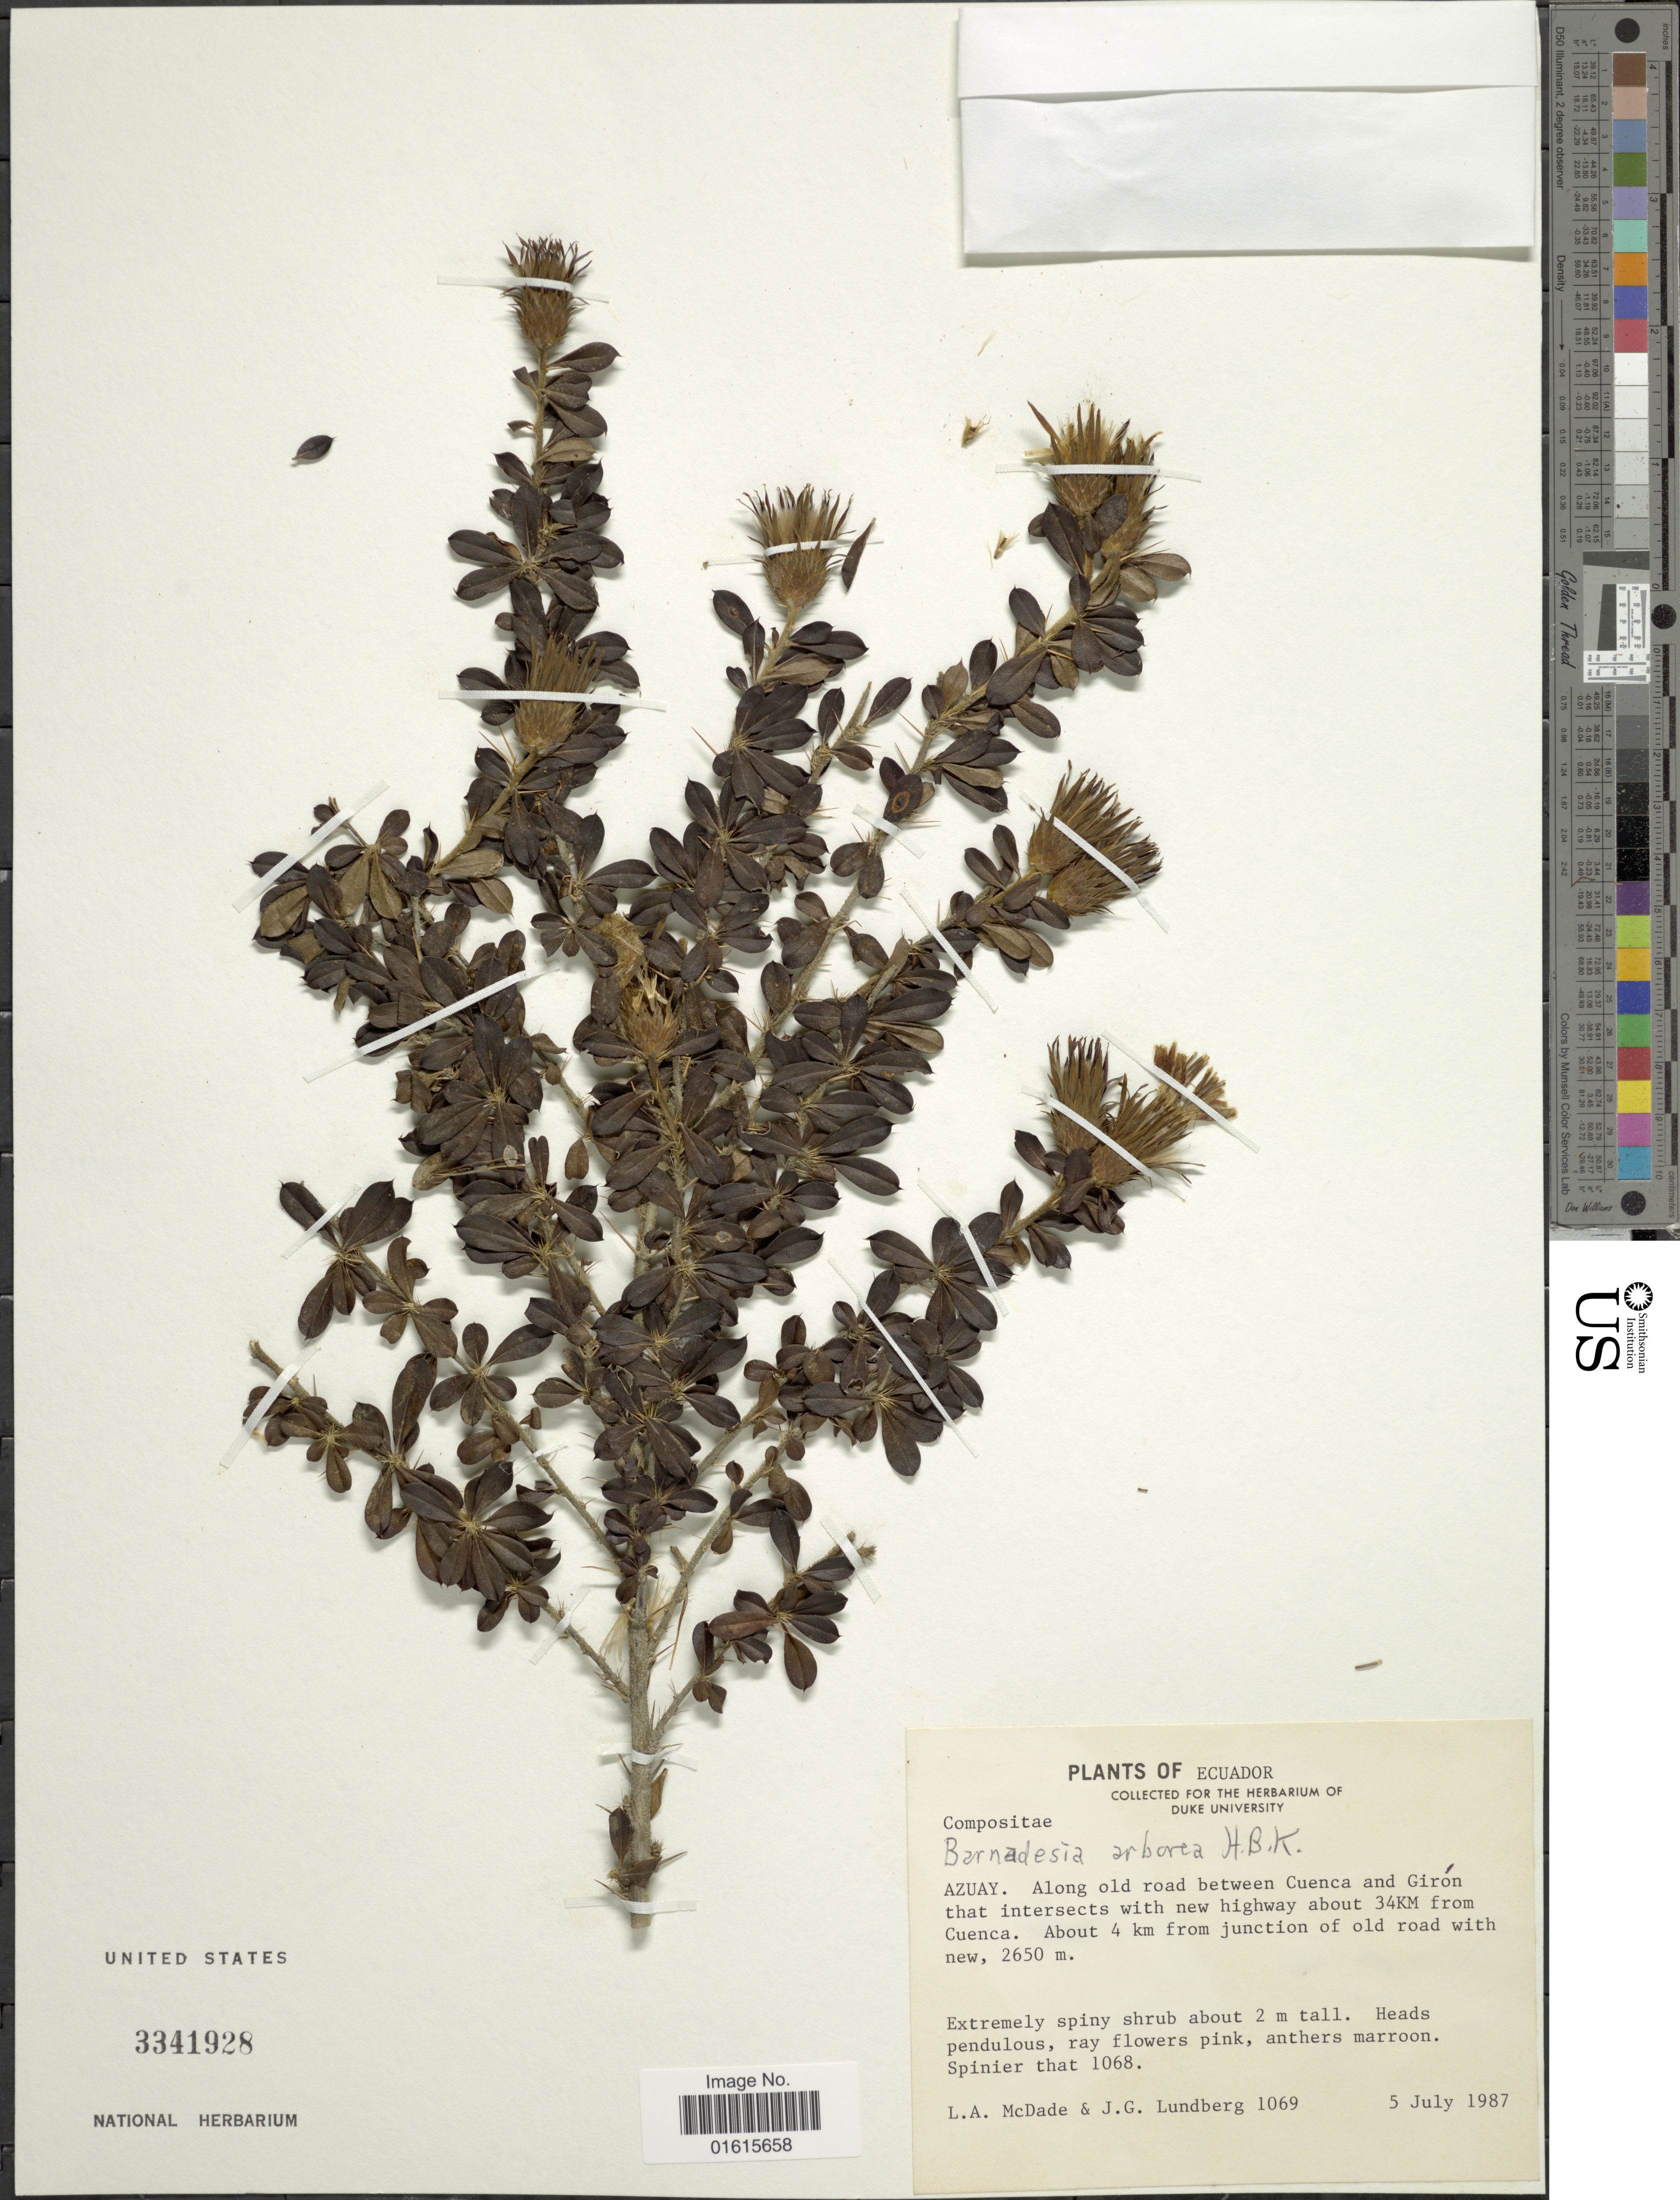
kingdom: Plantae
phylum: Tracheophyta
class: Magnoliopsida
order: Asterales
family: Asteraceae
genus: Barnadesia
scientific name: Barnadesia arborea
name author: Kunth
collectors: L. McDade & J. Lundberg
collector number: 1069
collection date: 1987-07-05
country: Ecuador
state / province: Azuay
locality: Along old road between Cuenca and Giron that intersects with new highway about 34 km from Cuenca. About 4 km from junction of old road with new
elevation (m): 2650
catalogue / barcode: US 3341928